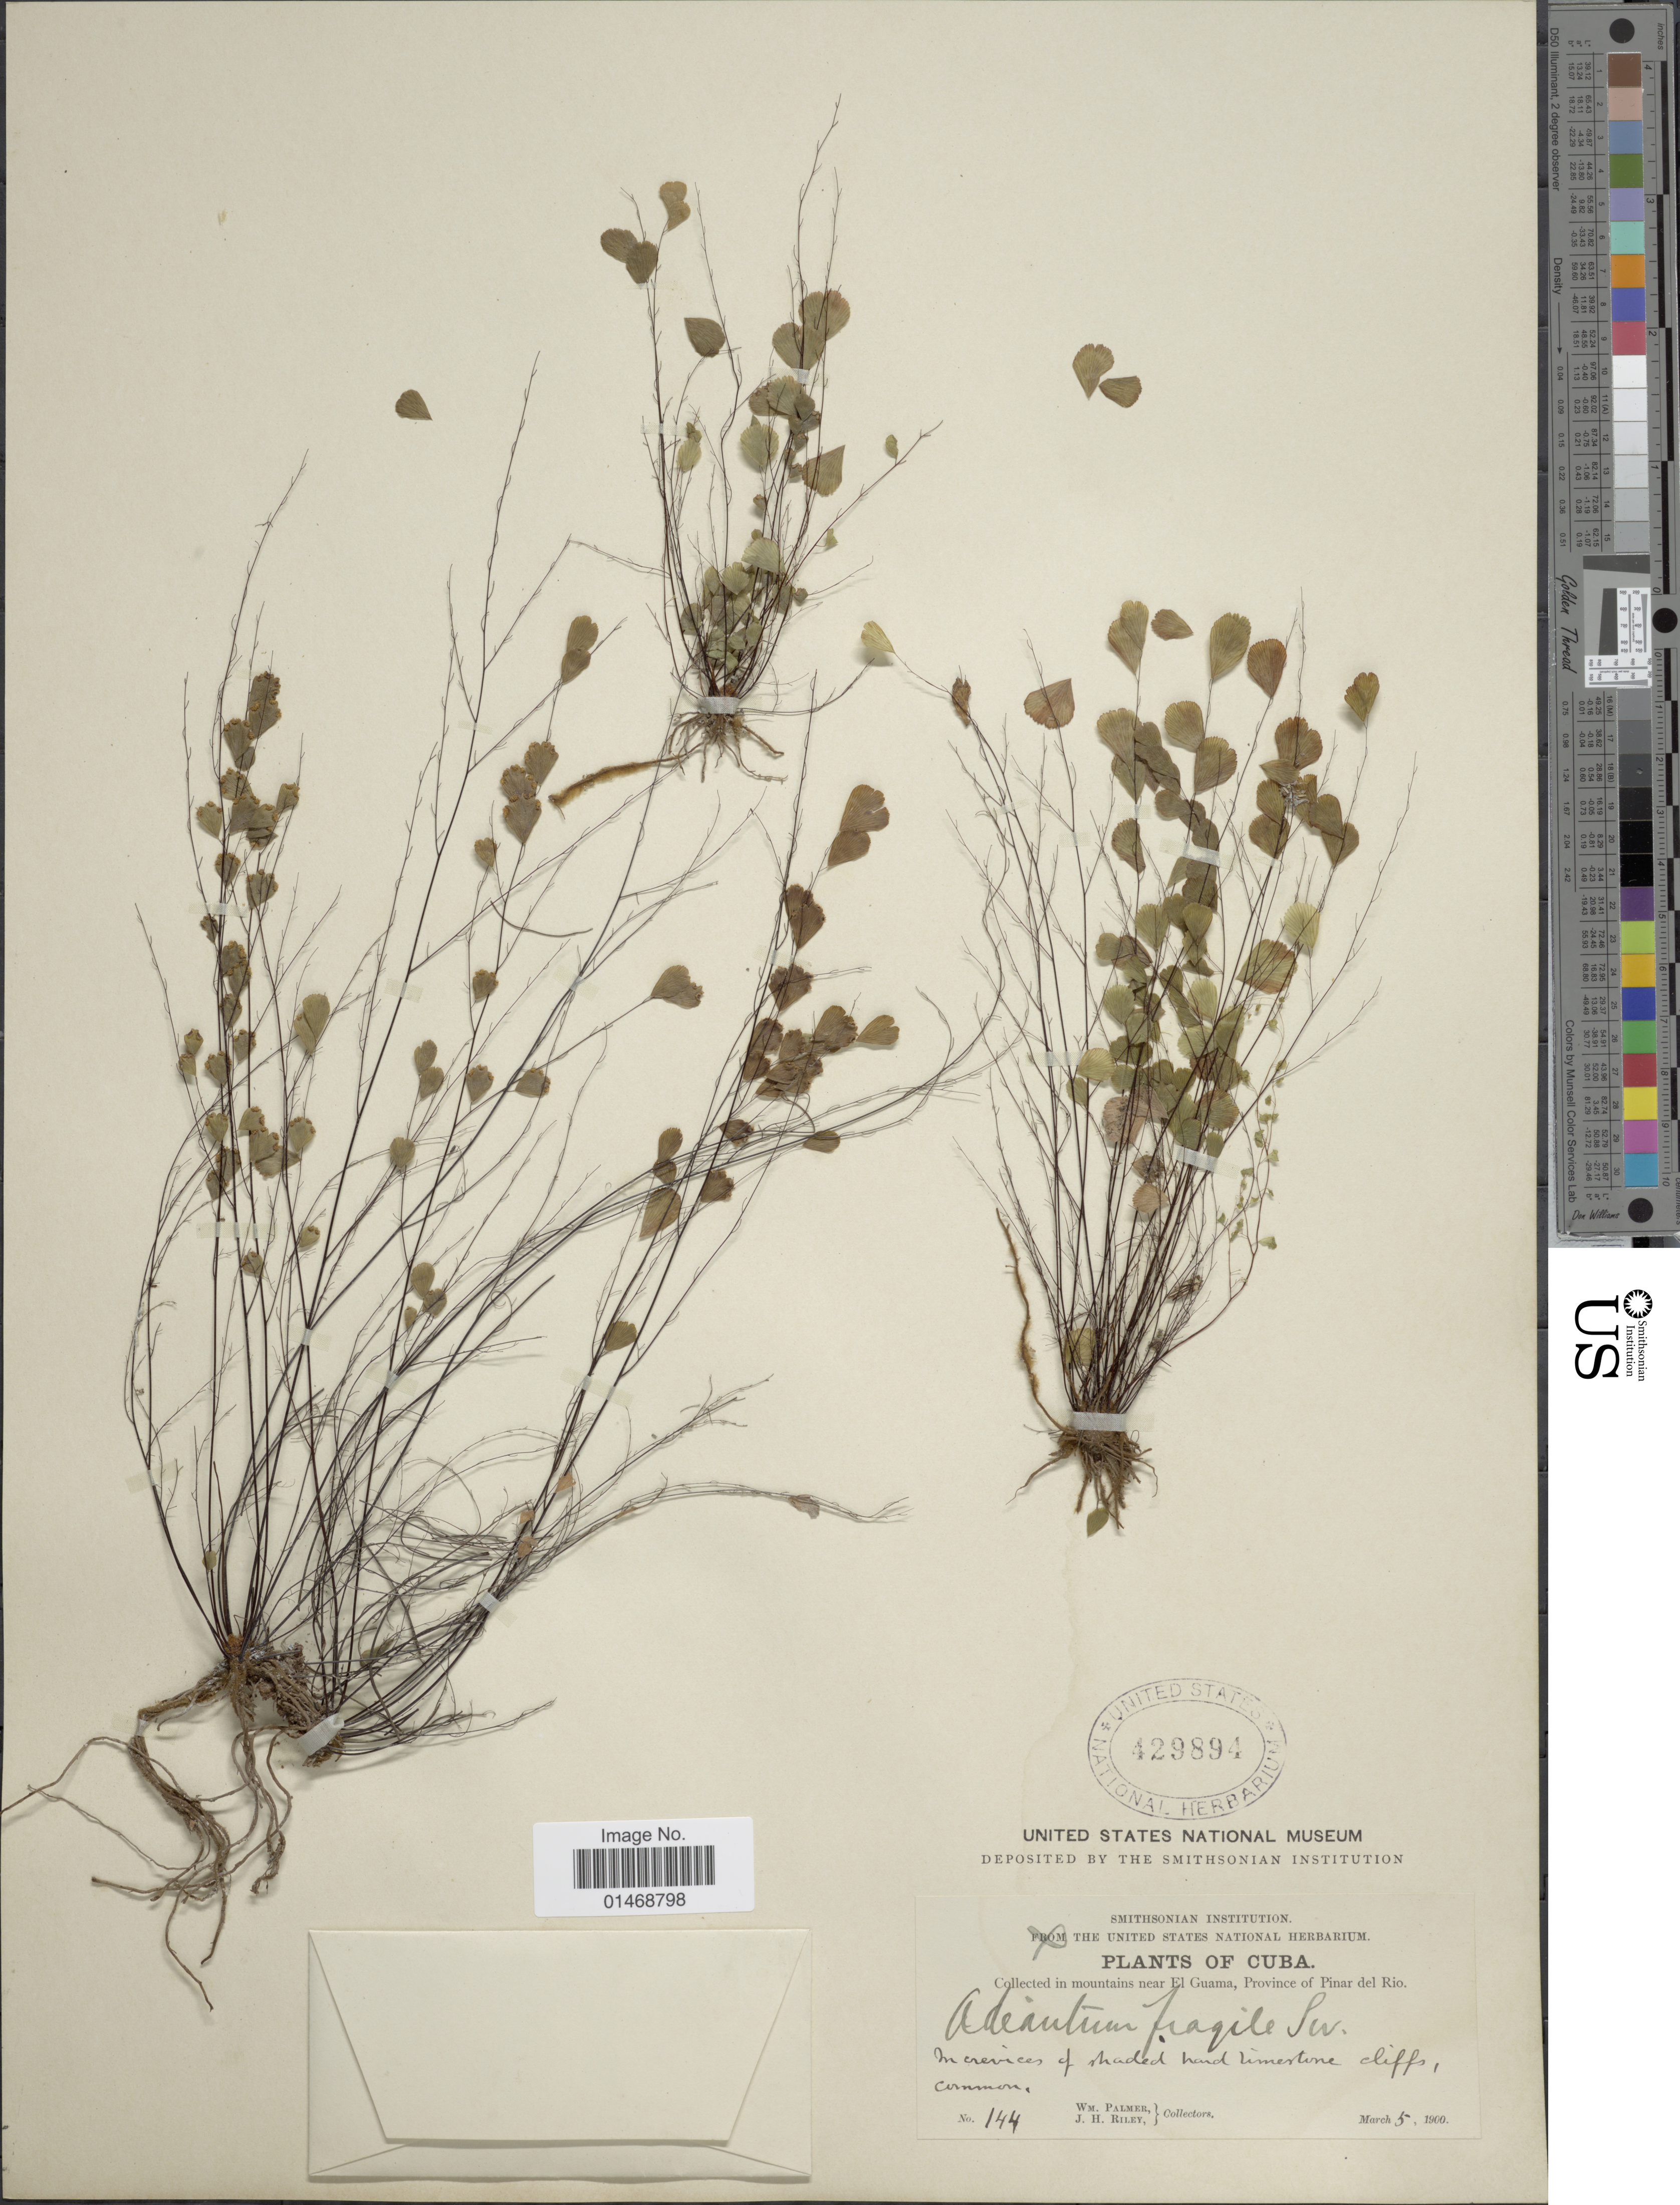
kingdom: Plantae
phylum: Tracheophyta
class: Polypodiopsida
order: Polypodiales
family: Pteridaceae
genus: Adiantum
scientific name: Adiantum fragile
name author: Sw.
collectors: W. Palmer & J. H. Riley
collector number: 144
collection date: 1900-03-05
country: Cuba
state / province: Pinar del Río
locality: In mounatins near El Guama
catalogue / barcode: US 429894